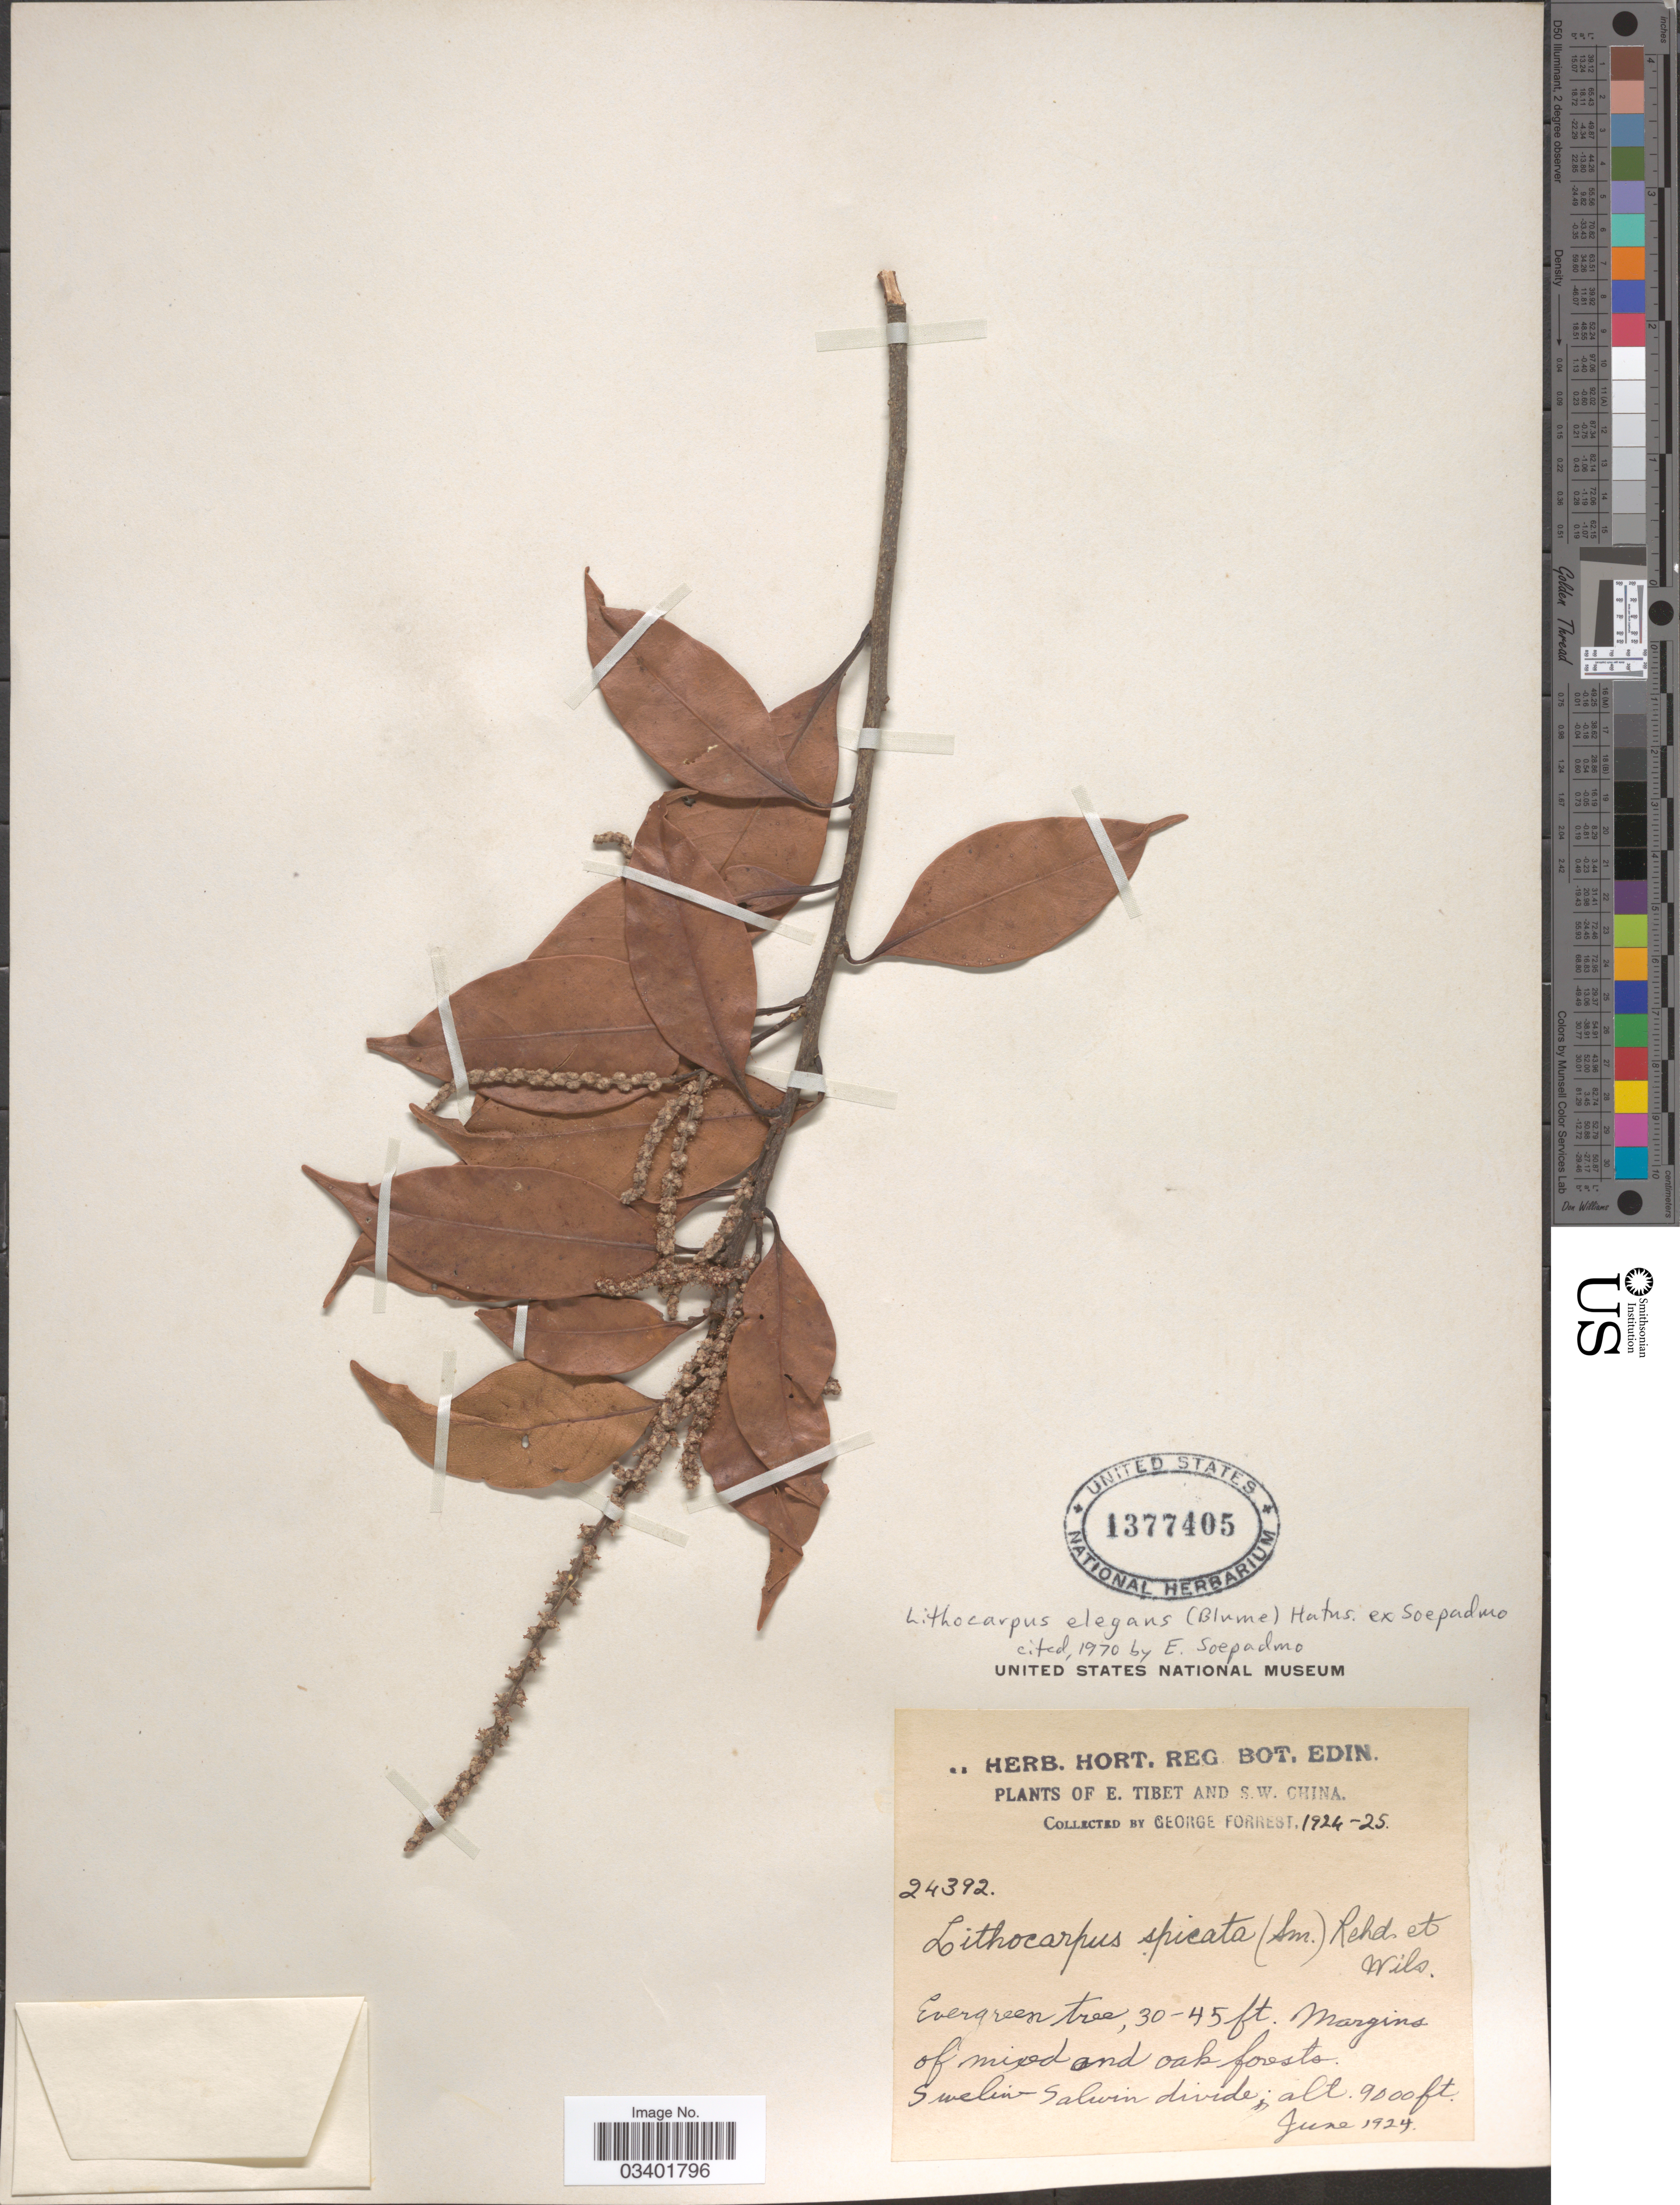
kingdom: Plantae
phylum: Tracheophyta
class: Magnoliopsida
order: Fagales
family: Fagaceae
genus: Lithocarpus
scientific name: Lithocarpus elegans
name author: (Blume) Hatus. ex Soepadmo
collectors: G. Forrest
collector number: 24392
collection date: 1924-06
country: China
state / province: Xizang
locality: E. Tibet and S.W. China. Swelin-Salwin divide.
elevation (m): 2743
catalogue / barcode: US 1377405